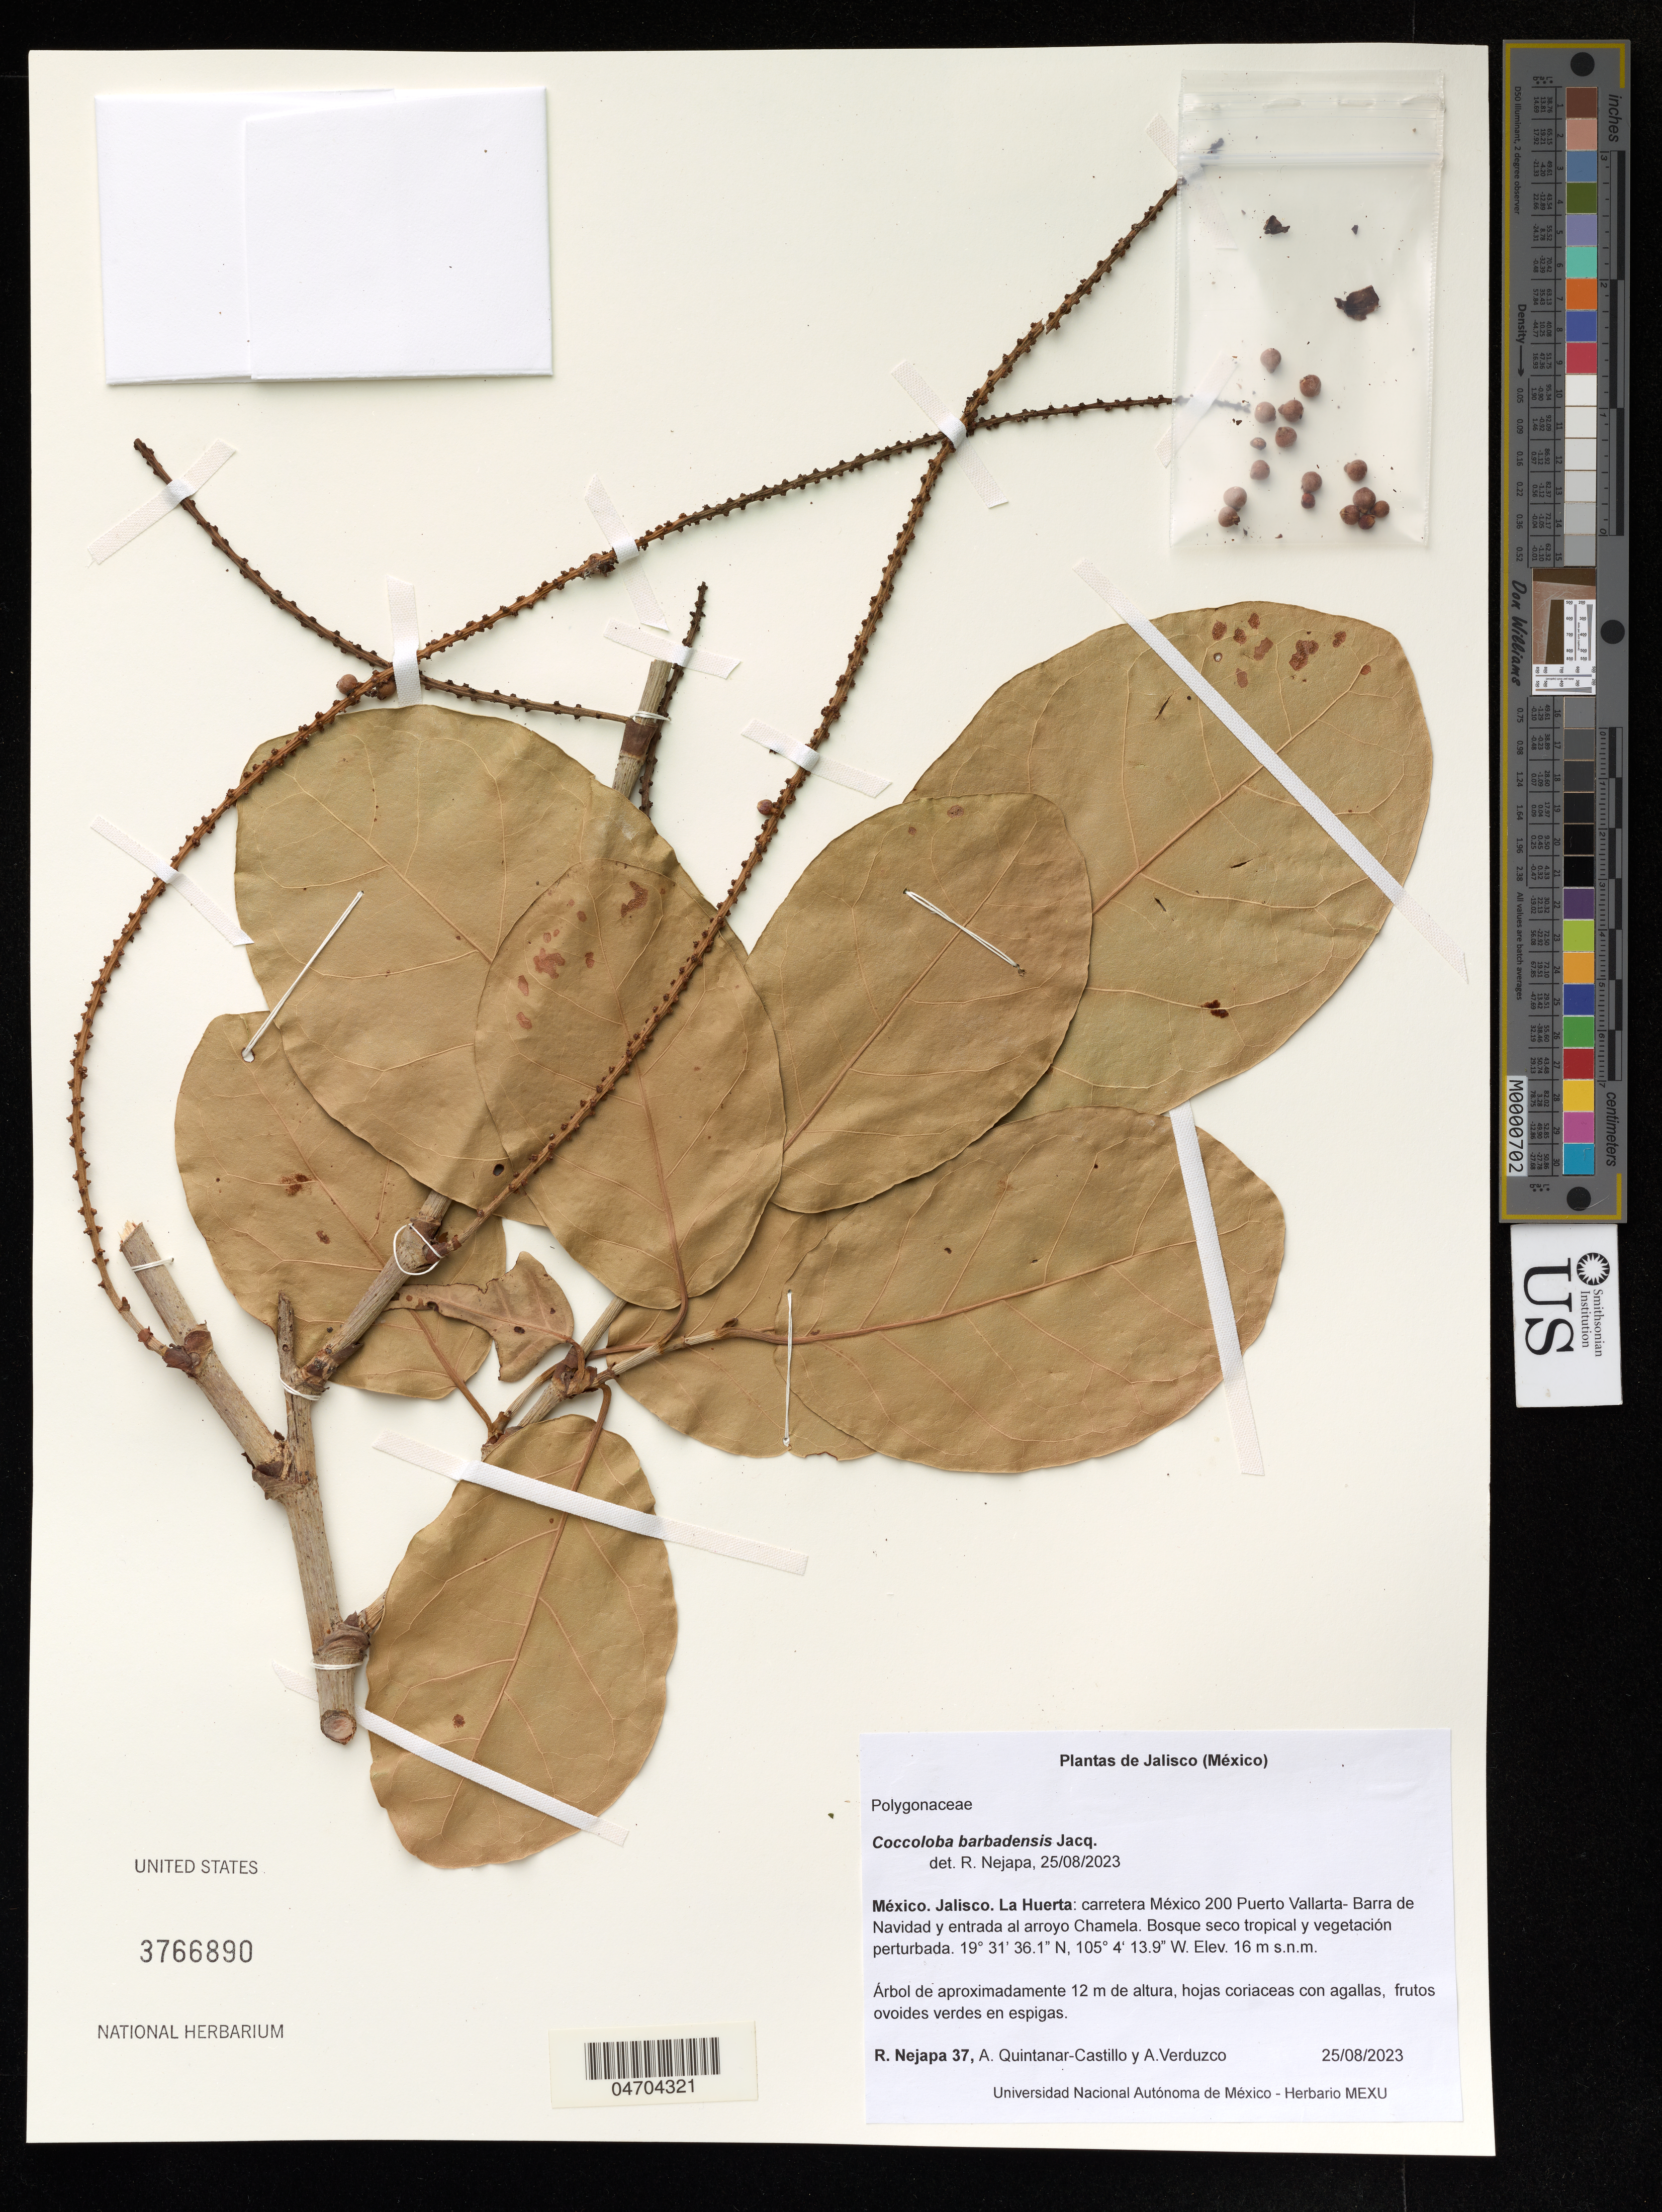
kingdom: Plantae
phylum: Tracheophyta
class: Magnoliopsida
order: Caryophyllales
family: Polygonaceae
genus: Coccoloba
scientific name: Coccoloba barbadensis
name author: Jacq.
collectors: R. Nejapa & A. Quintanar Castillo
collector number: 37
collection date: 2023-08-25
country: Mexico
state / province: Jalisco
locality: La Huerta: carratera Mexico 200 Puerto Vallarta-Barra de Navidad y entrada al arroyo Chamela.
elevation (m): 16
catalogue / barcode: US 3766890